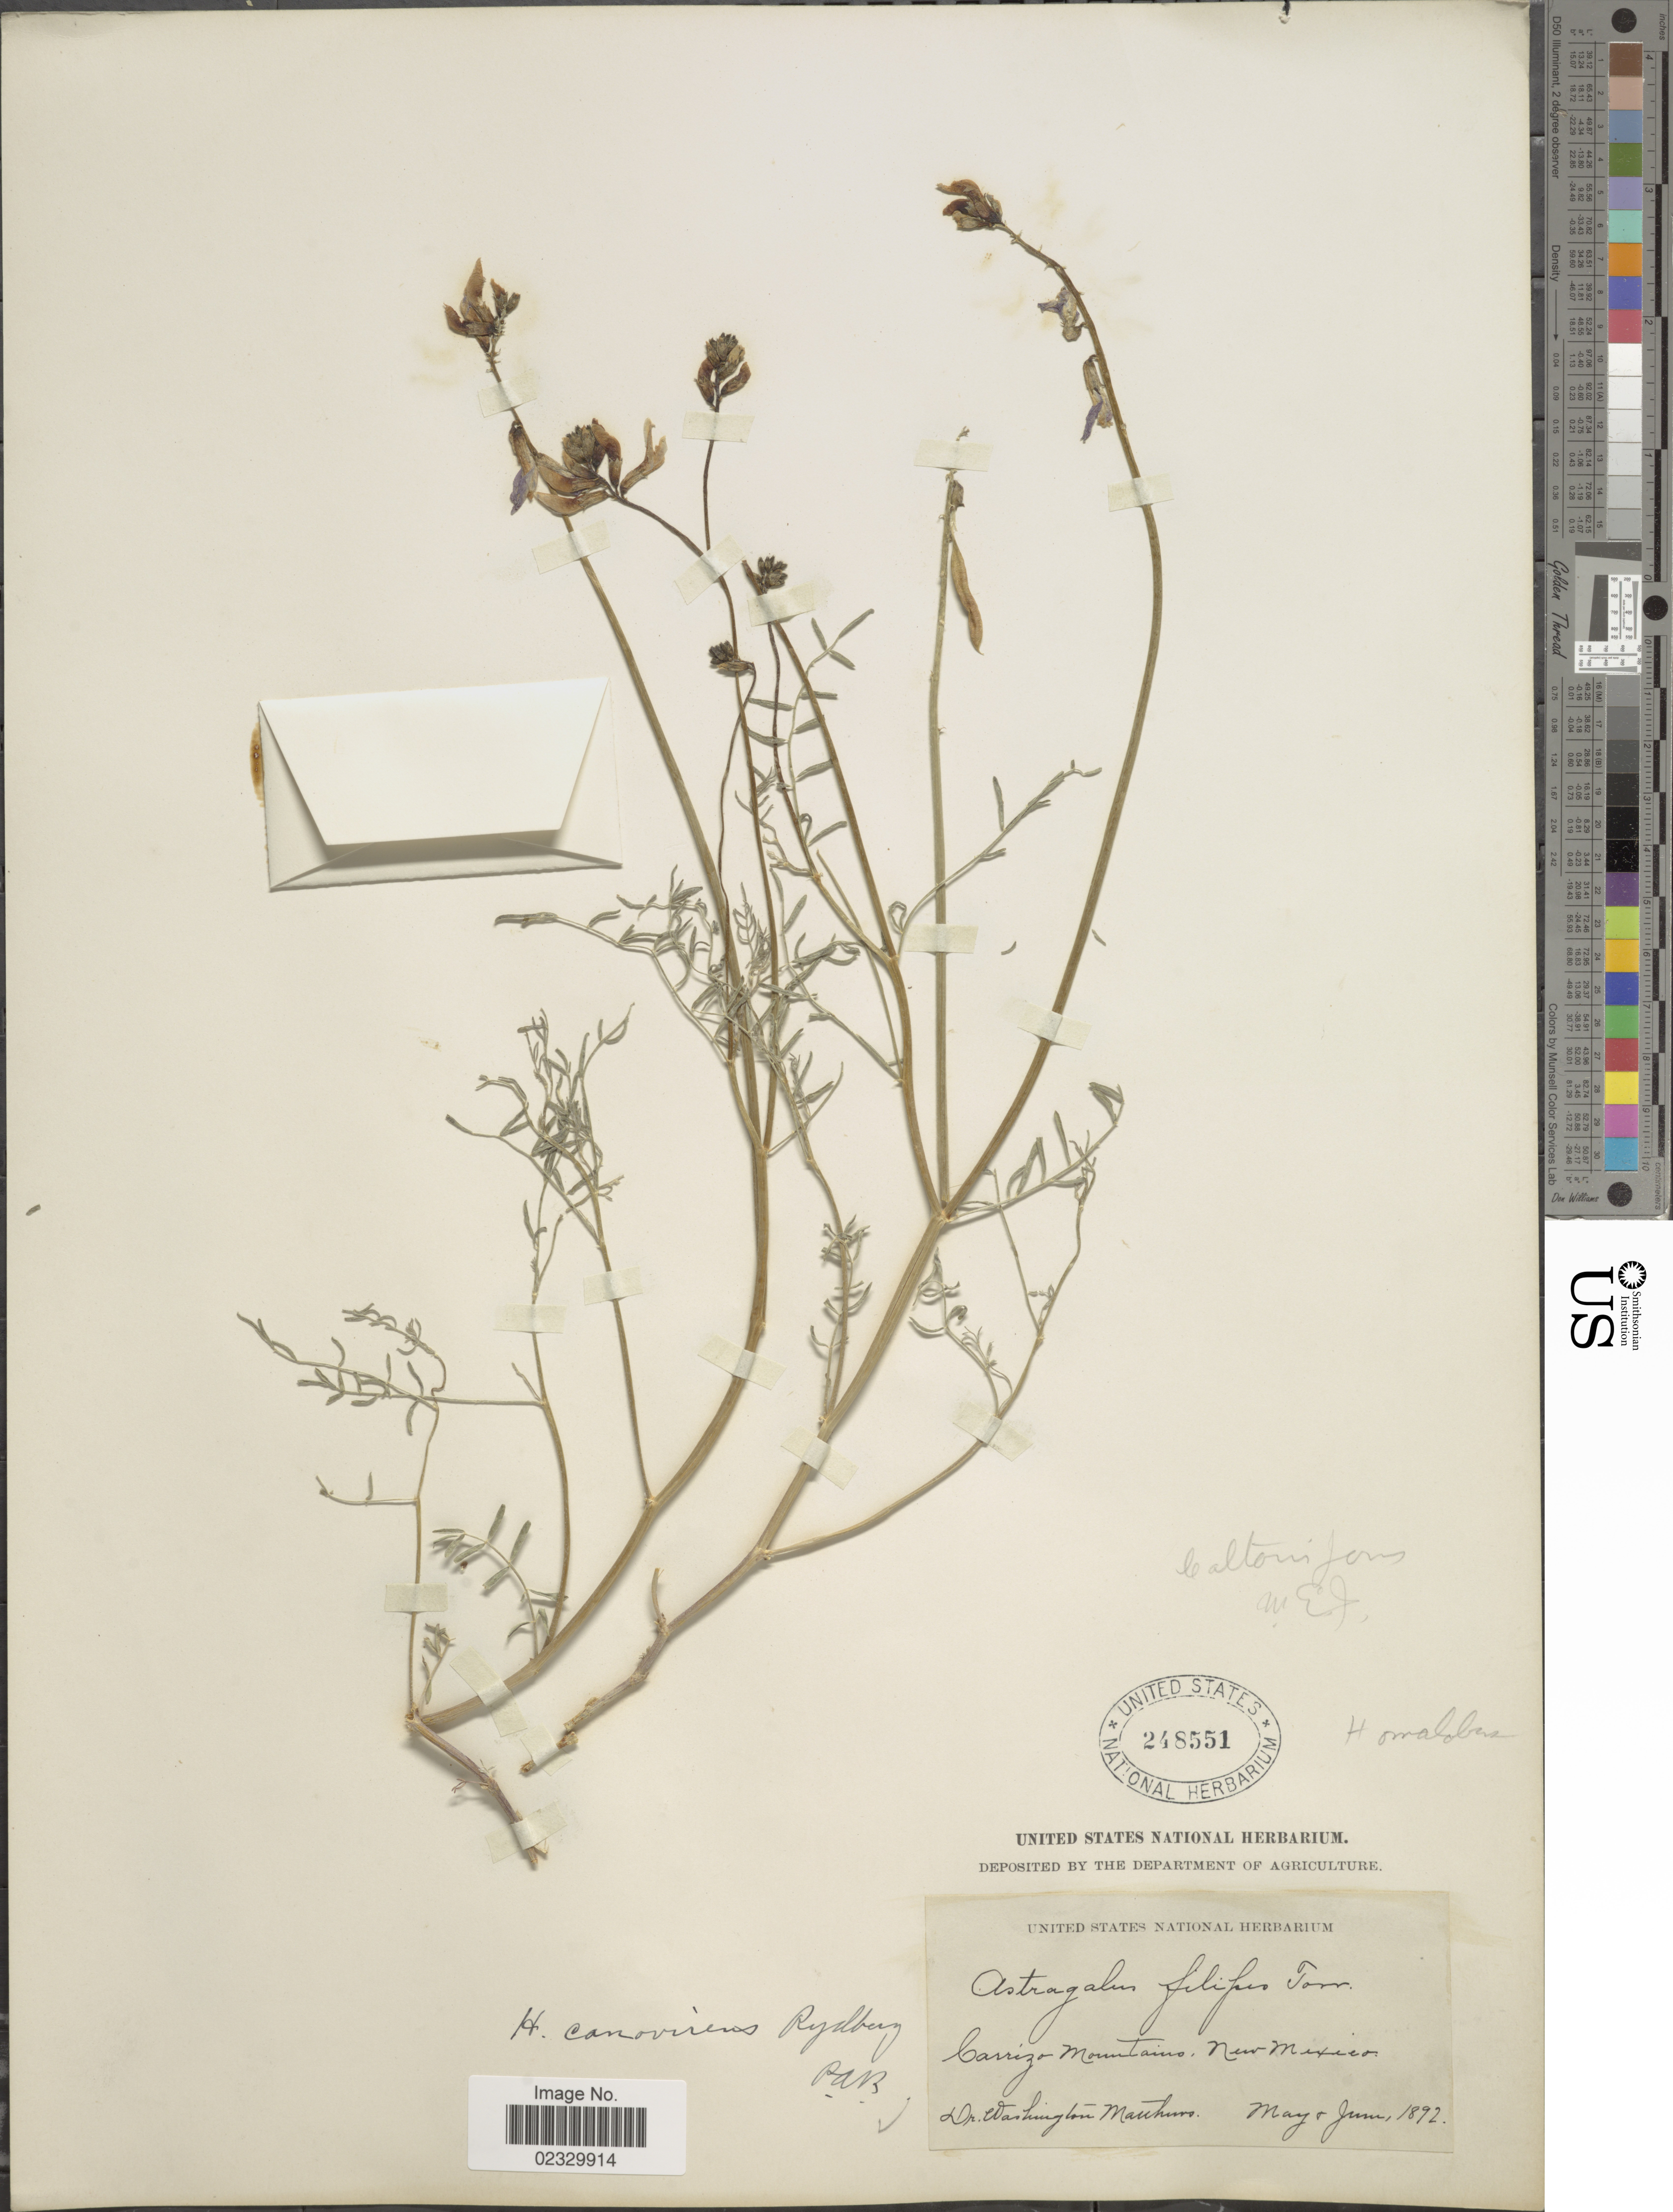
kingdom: Plantae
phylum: Tracheophyta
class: Magnoliopsida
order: Fabales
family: Fabaceae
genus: Astragalus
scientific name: Astragalus canovirens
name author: (Rydb.) Barneby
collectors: W. Matthews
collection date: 1892-05/1892-06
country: United States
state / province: New Mexico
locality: Carrizo Mountains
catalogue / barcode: US 248551